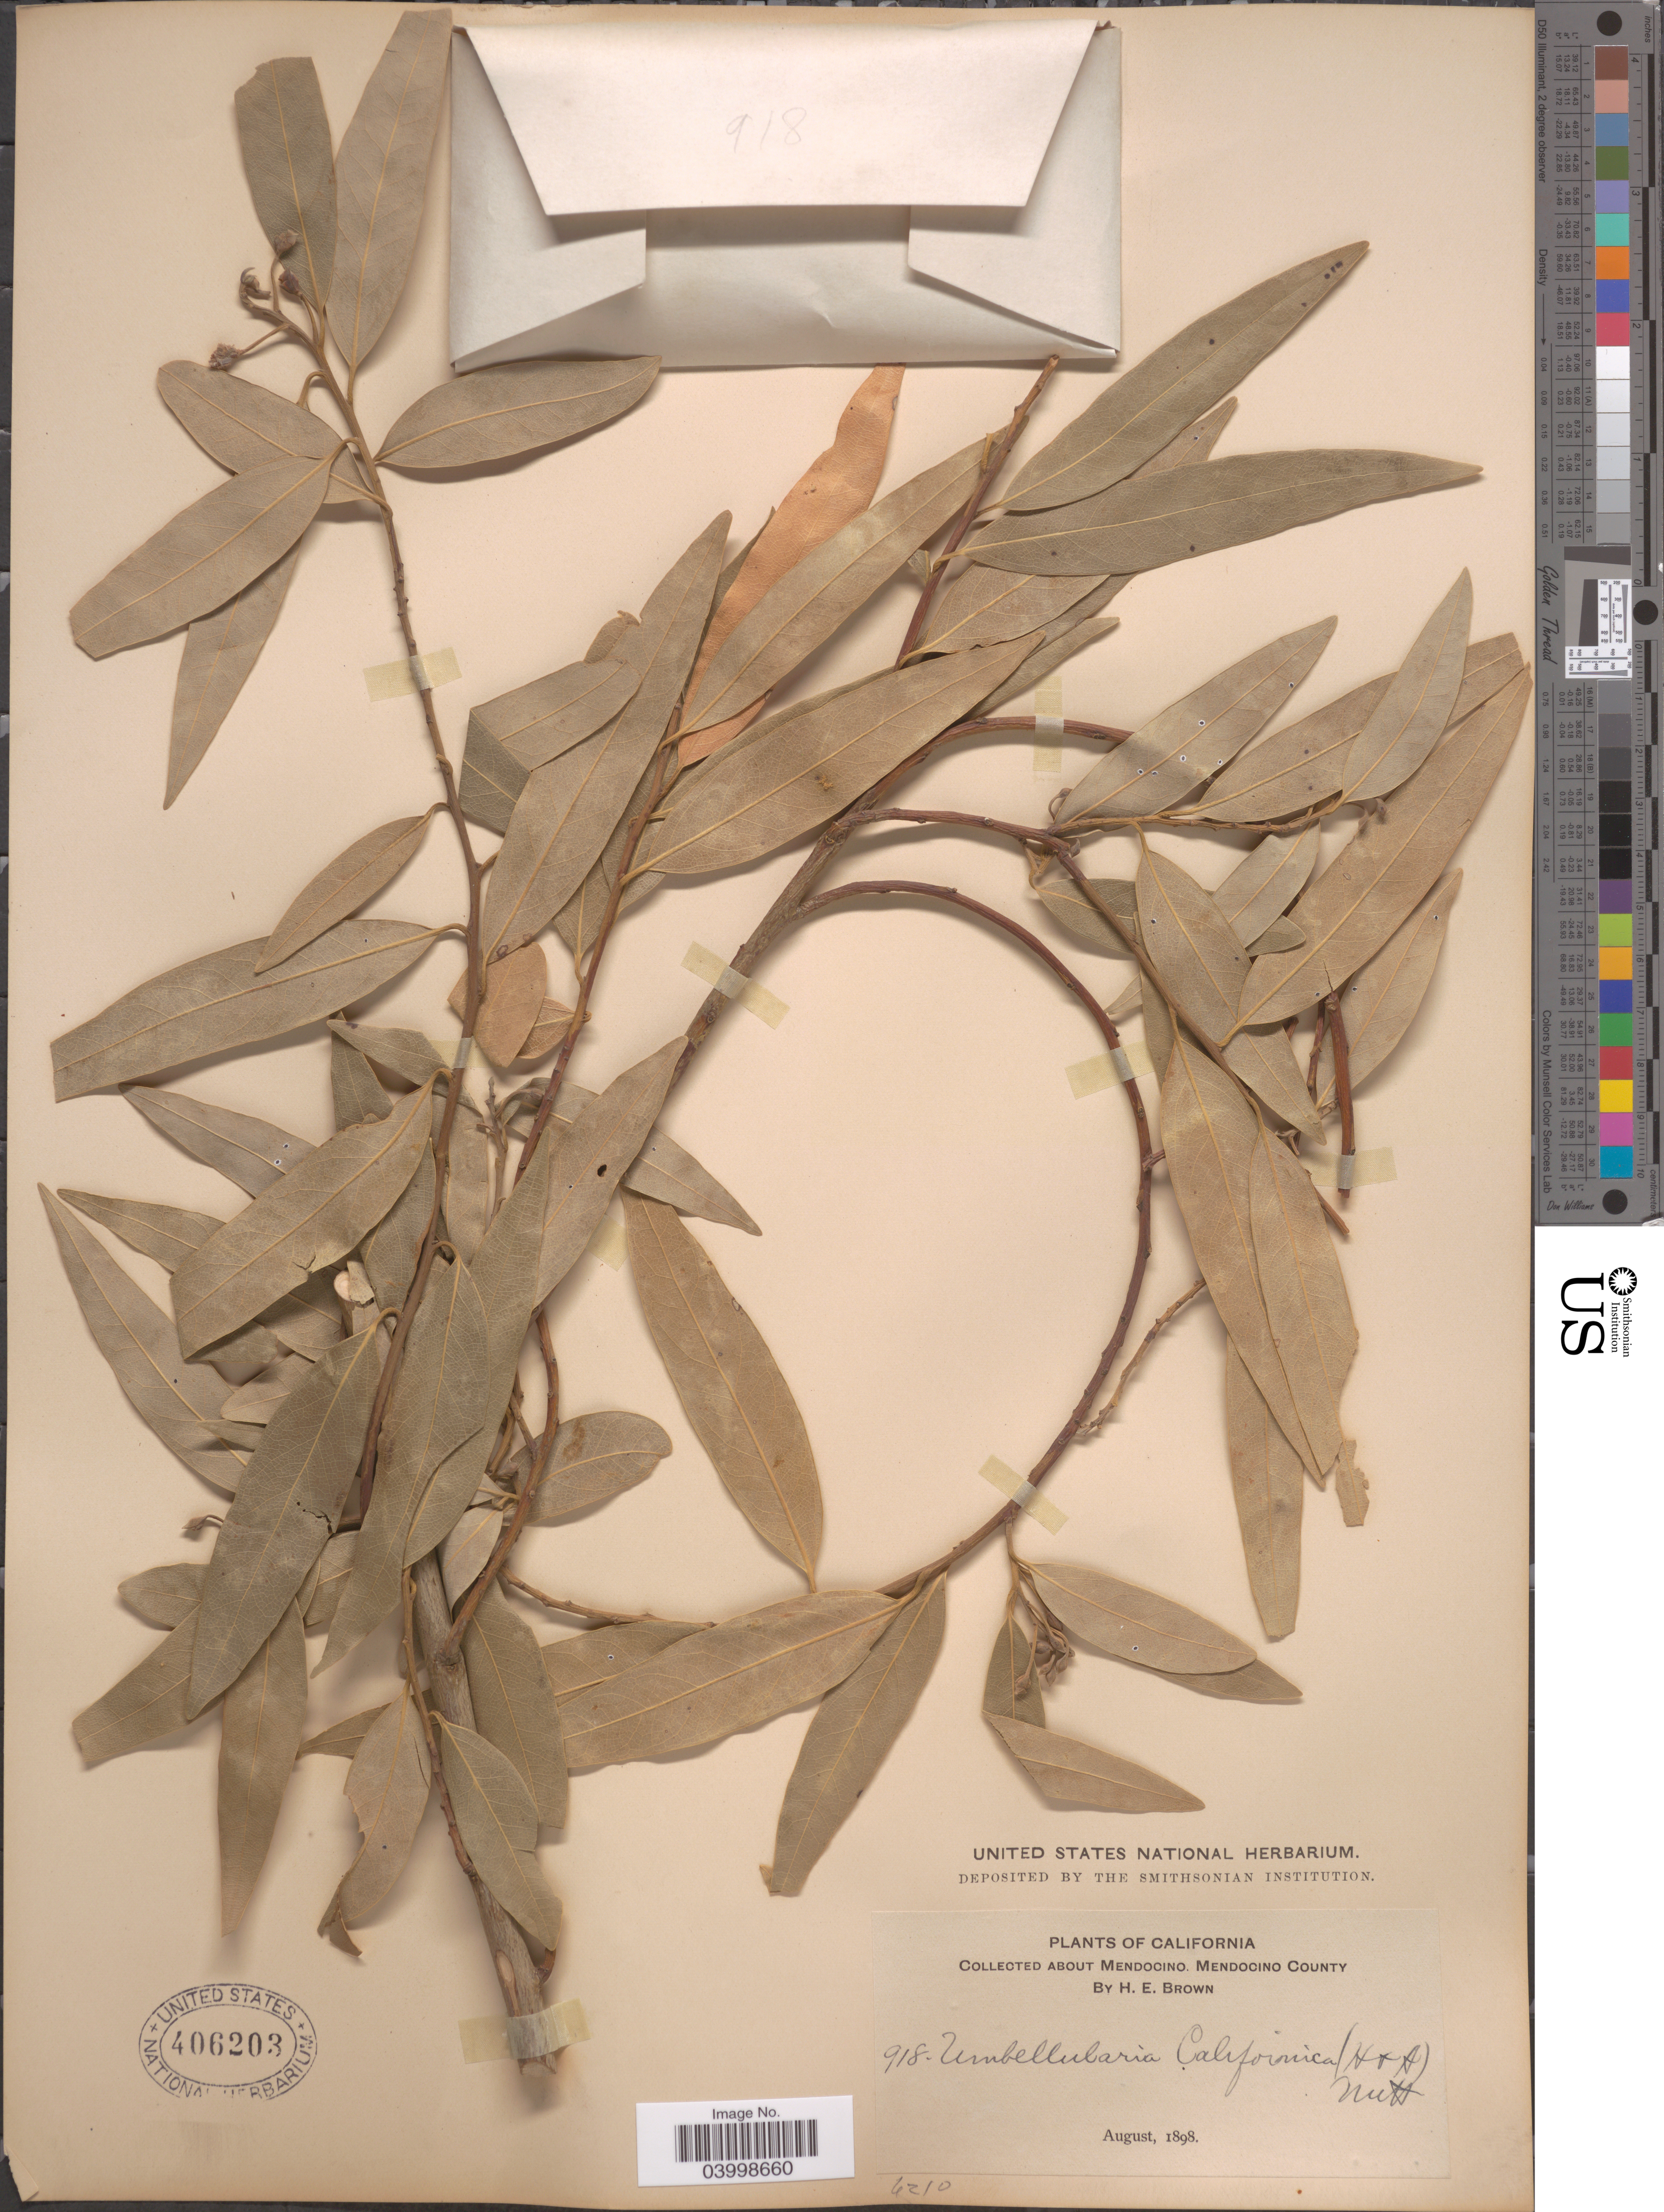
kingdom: Plantae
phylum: Tracheophyta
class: Magnoliopsida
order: Laurales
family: Lauraceae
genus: Umbellularia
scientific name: Umbellularia californica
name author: (Hook. & Arn.) Nutt.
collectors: H. E. Brown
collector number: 918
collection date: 1898-08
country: United States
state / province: California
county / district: Mendocino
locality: Mendocino, Mendocino County.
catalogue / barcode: US 406203